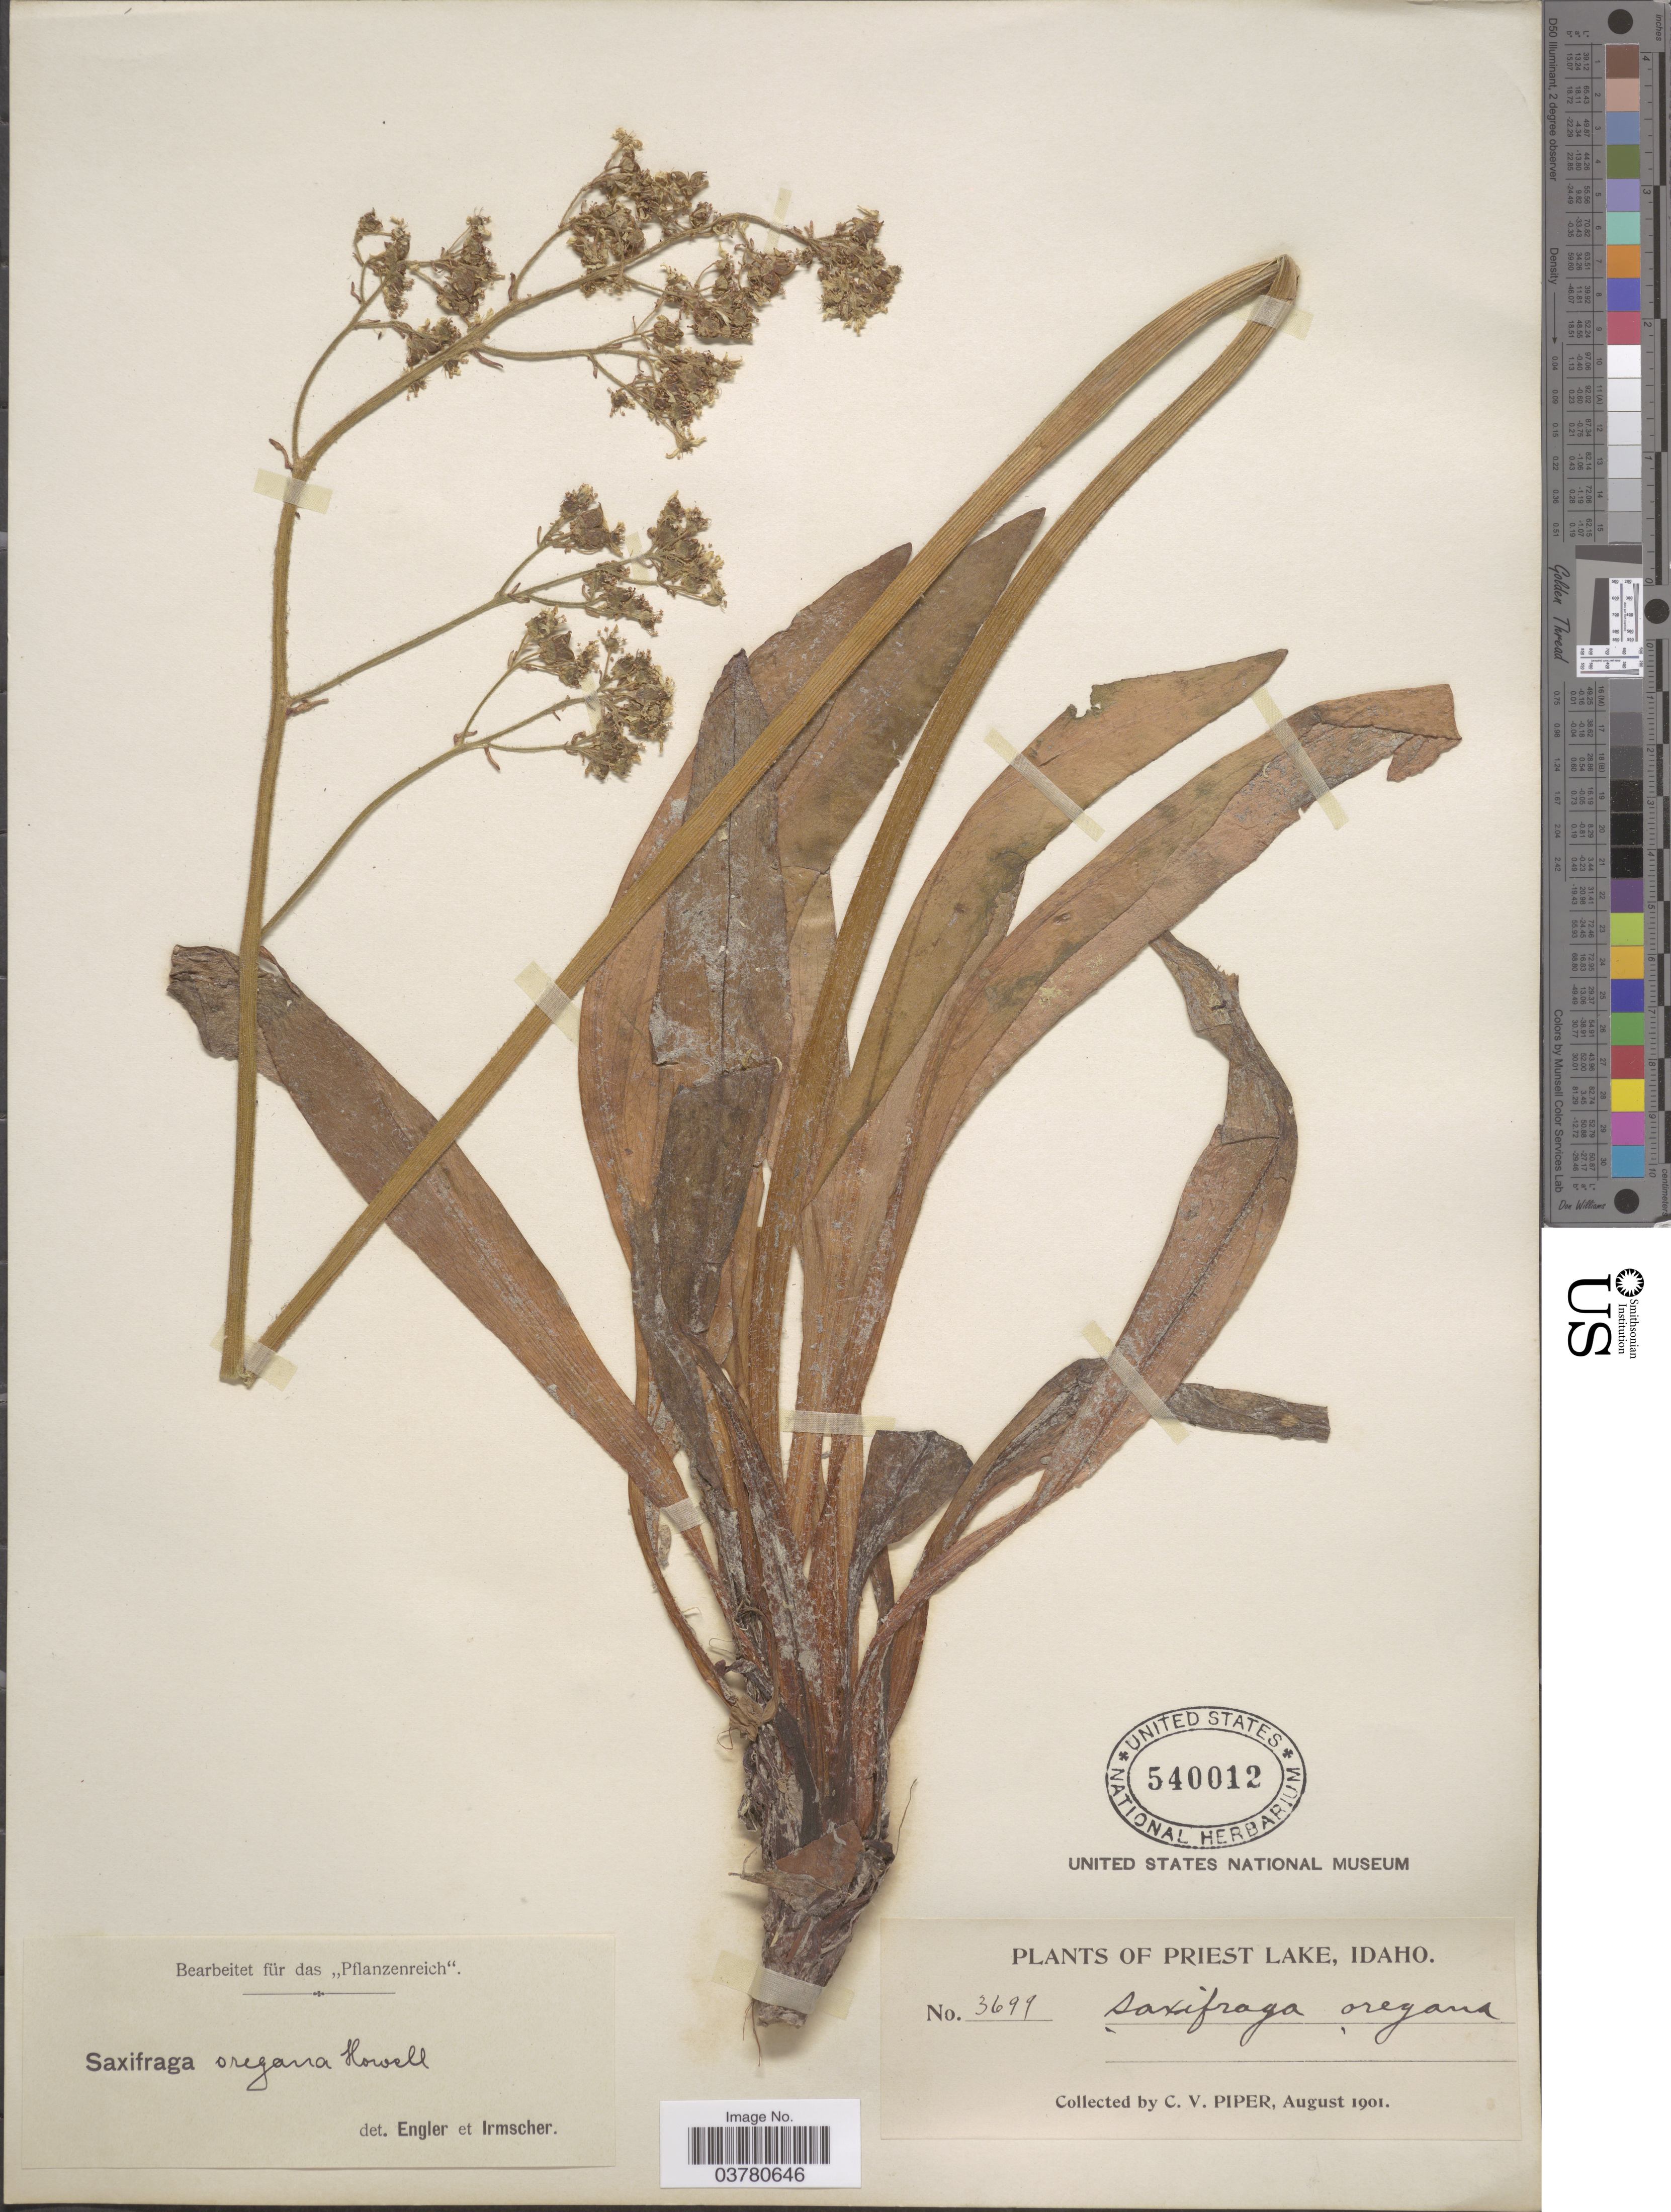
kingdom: Plantae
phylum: Tracheophyta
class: Magnoliopsida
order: Saxifragales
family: Saxifragaceae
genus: Micranthes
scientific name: Micranthes oregana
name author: (Howell) Small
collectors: C. V. Piper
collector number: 3699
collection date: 1901-08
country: United States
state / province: Idaho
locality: Priest Lake.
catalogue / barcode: US 540012